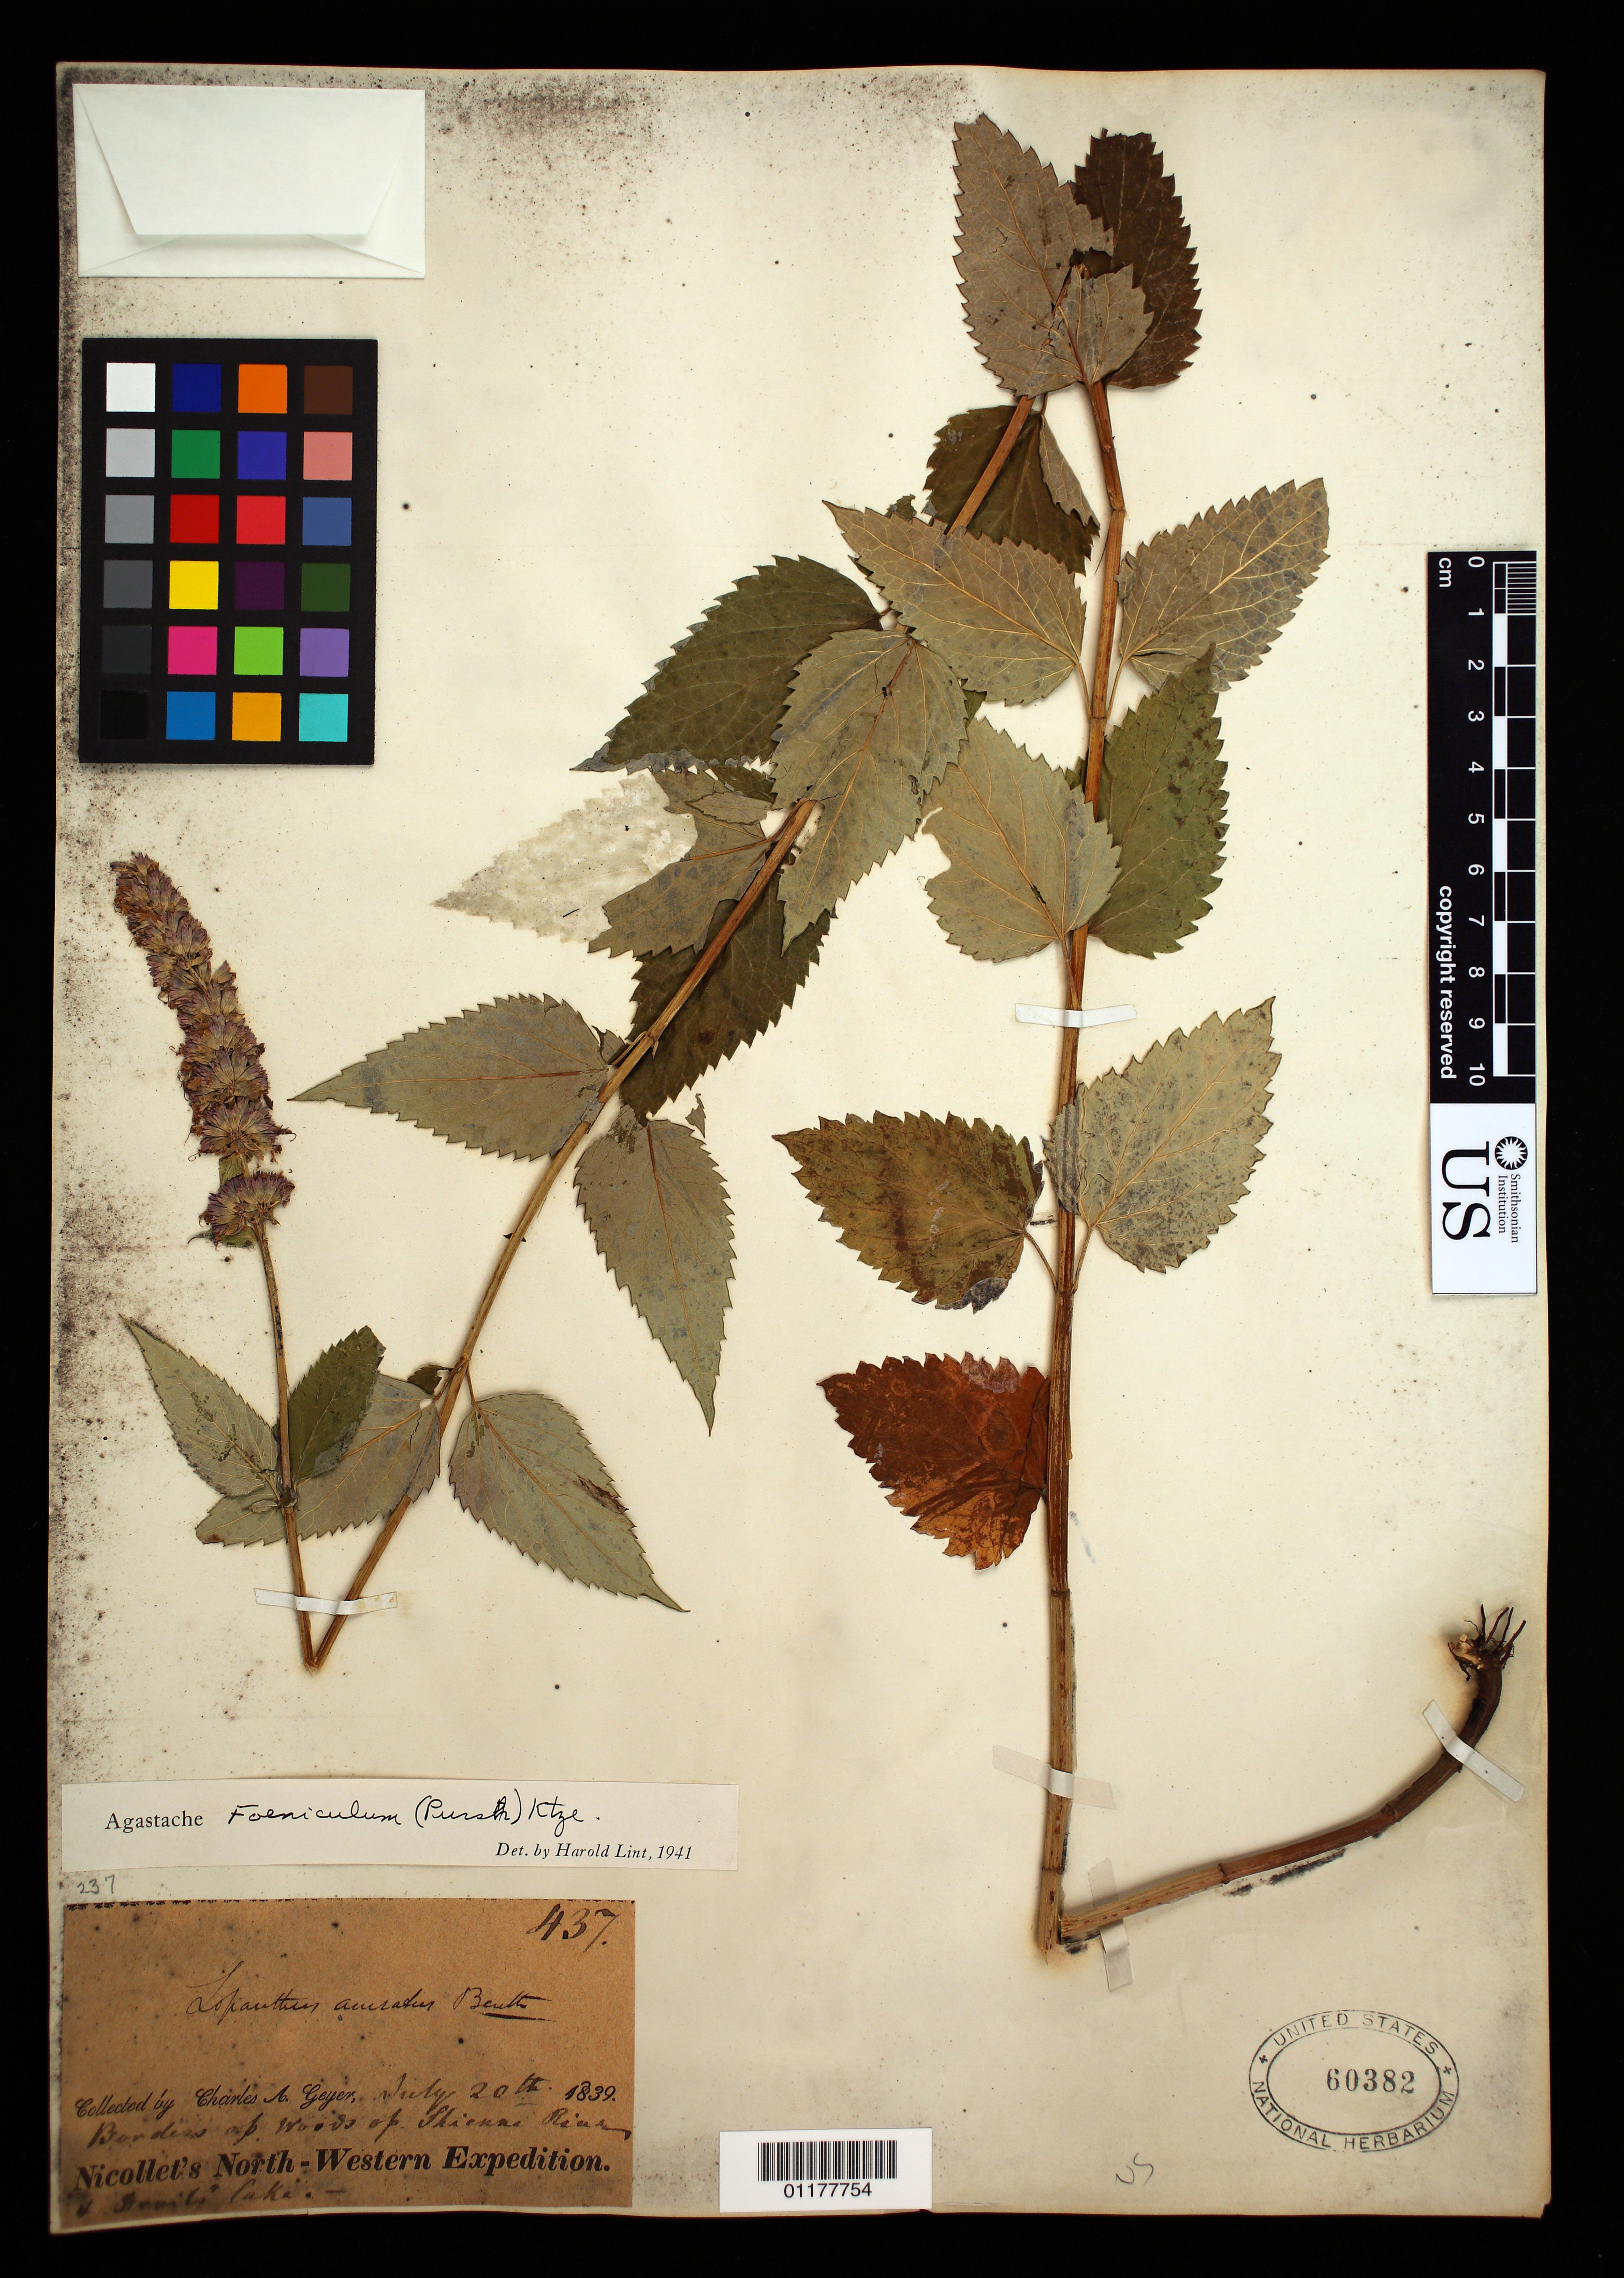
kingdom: Plantae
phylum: Tracheophyta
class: Magnoliopsida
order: Lamiales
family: Lamiaceae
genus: Agastache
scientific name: Agastache foeniculum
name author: (Pursh) Kuntze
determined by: Lint, H. L.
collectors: C. A. Geyer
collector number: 437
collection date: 1839-07-20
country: United States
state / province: North Dakota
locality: [Shienne] River and Devils Lake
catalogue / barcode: US 60382